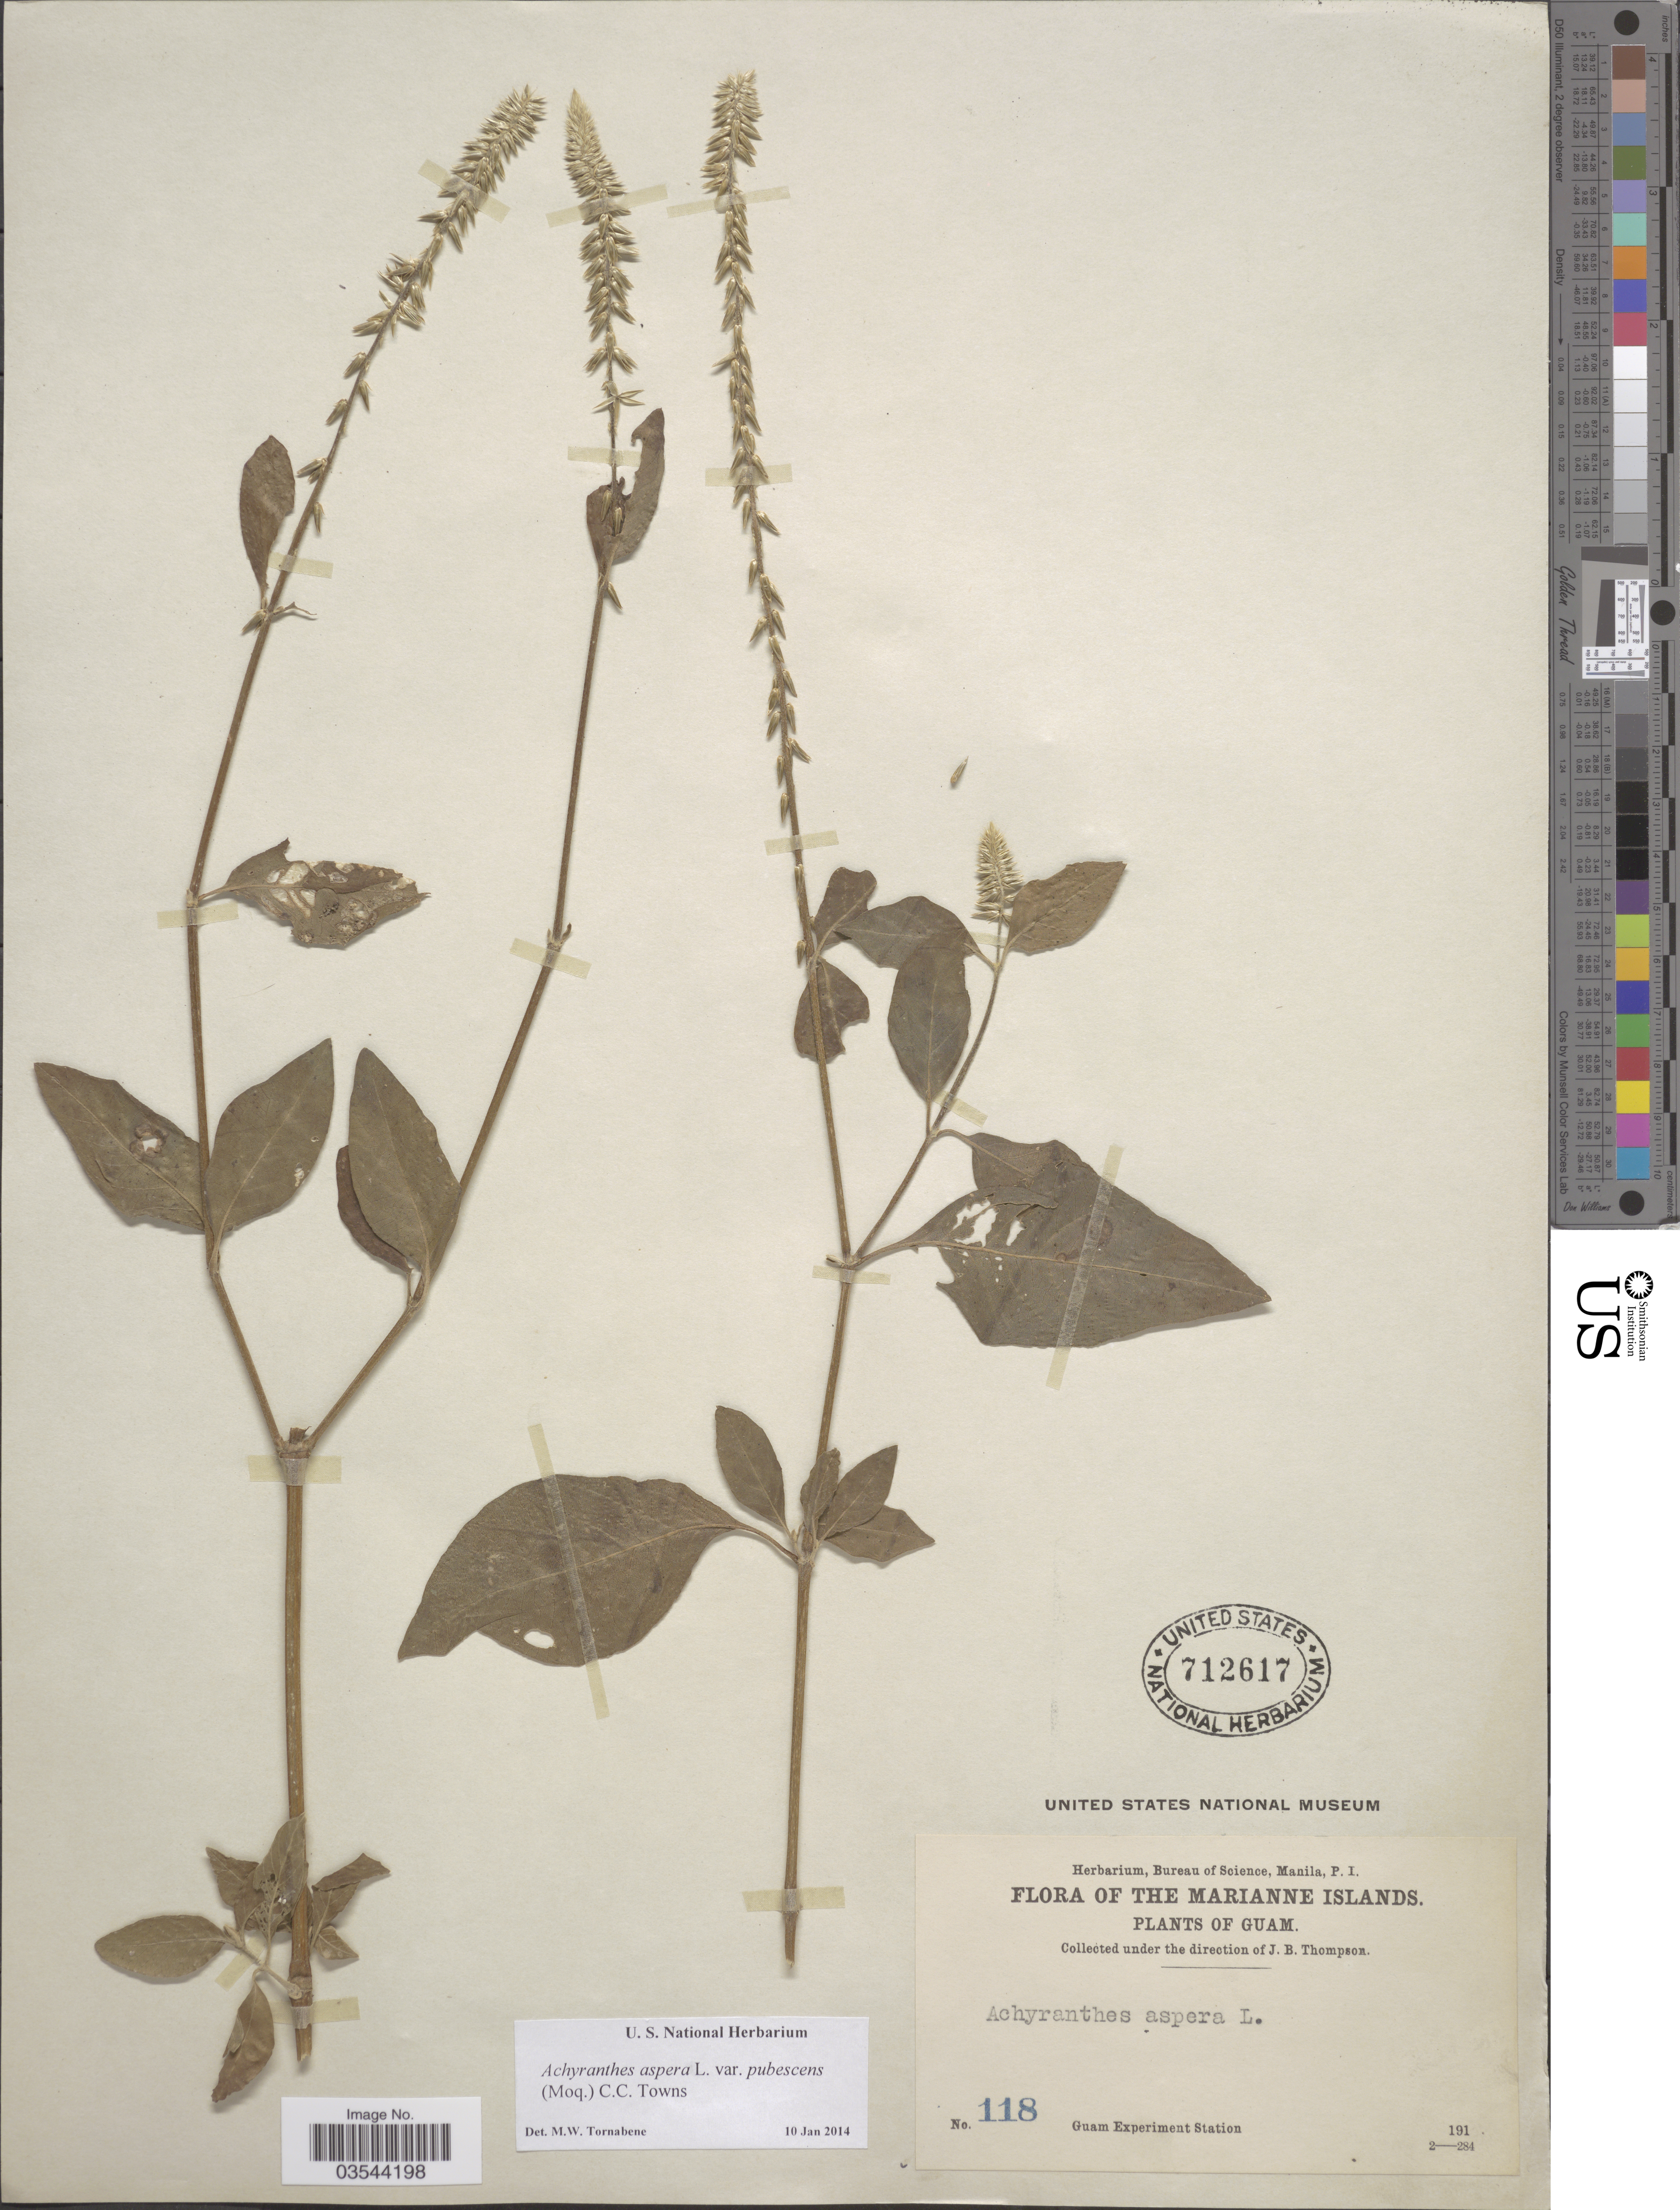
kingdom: Plantae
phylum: Tracheophyta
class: Magnoliopsida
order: Caryophyllales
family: Amaranthaceae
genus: Achyranthes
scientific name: Achyranthes aspera var. pubescens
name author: (Moq.) M. Gómez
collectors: Guam Exp. Sta.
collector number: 118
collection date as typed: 191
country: Guam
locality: The Marianne Islands.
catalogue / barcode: US 712617